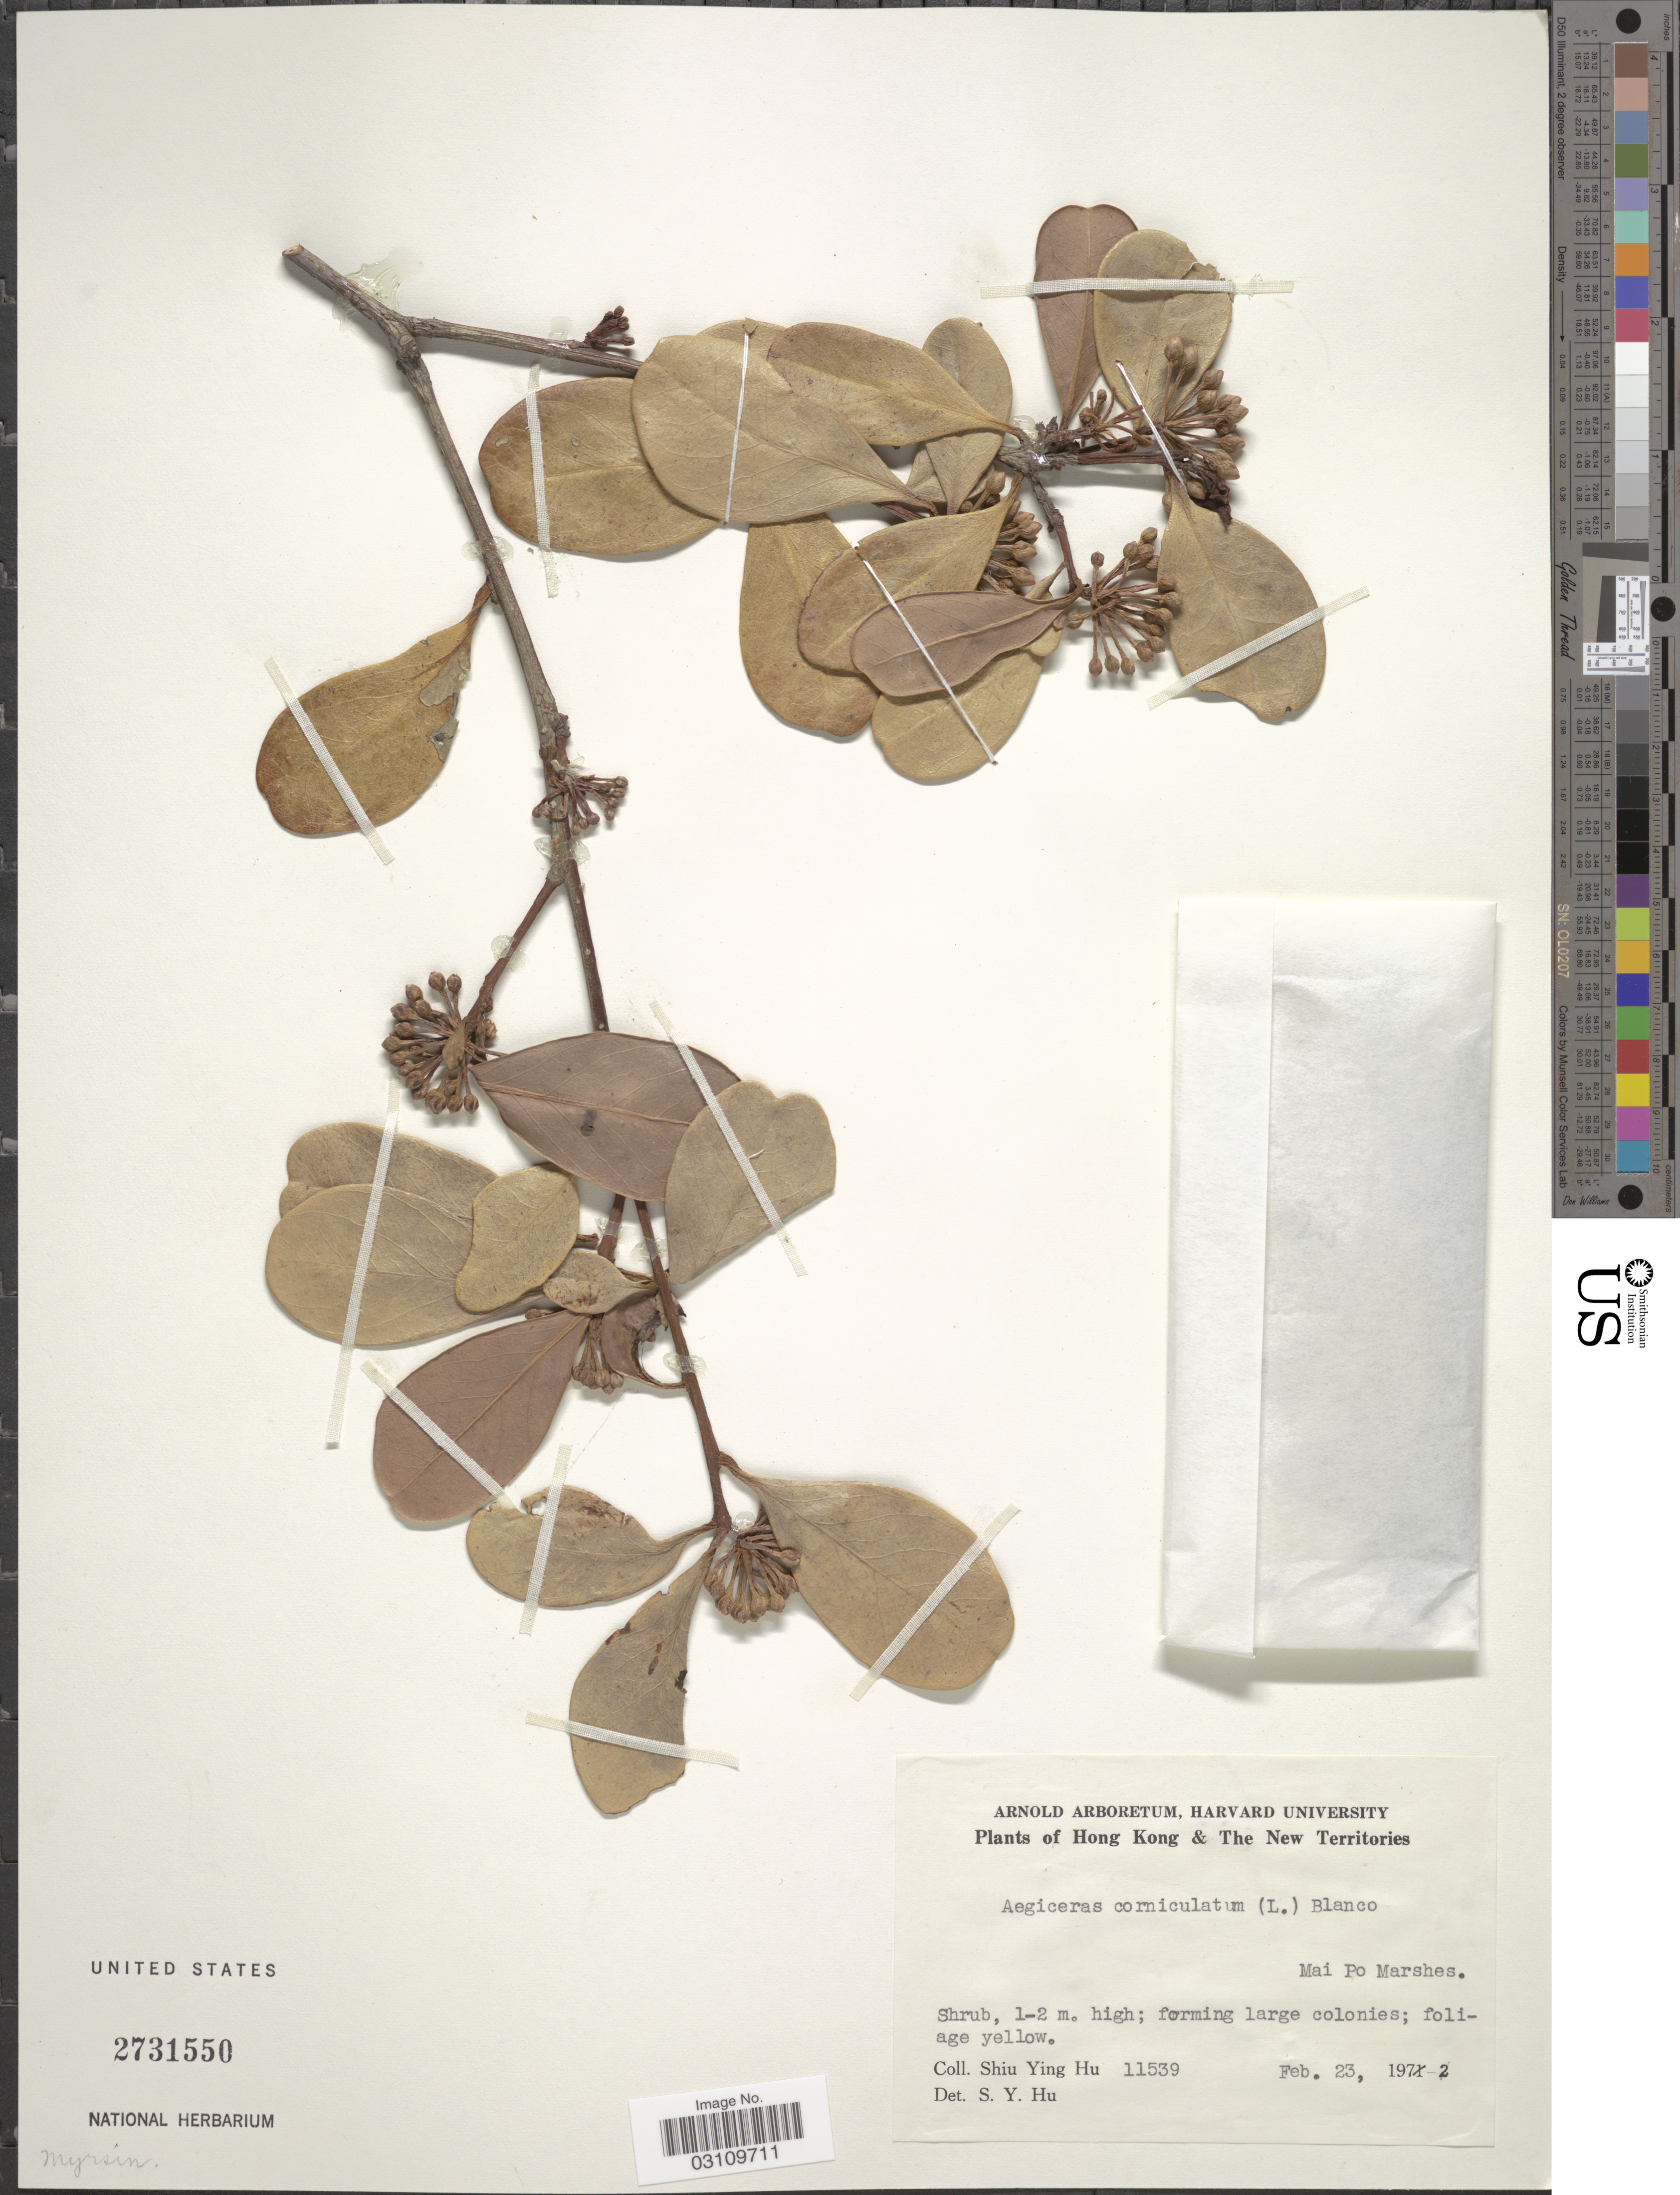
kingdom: Plantae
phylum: Tracheophyta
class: Magnoliopsida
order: Ericales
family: Primulaceae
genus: Aegiceras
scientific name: Aegiceras corniculatum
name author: (L.) Blanco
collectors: S. Y. Hu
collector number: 11539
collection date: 1972-02-23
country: China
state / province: Hong Kong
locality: The New Territories, Mai Po Marshes.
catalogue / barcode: US 2731550